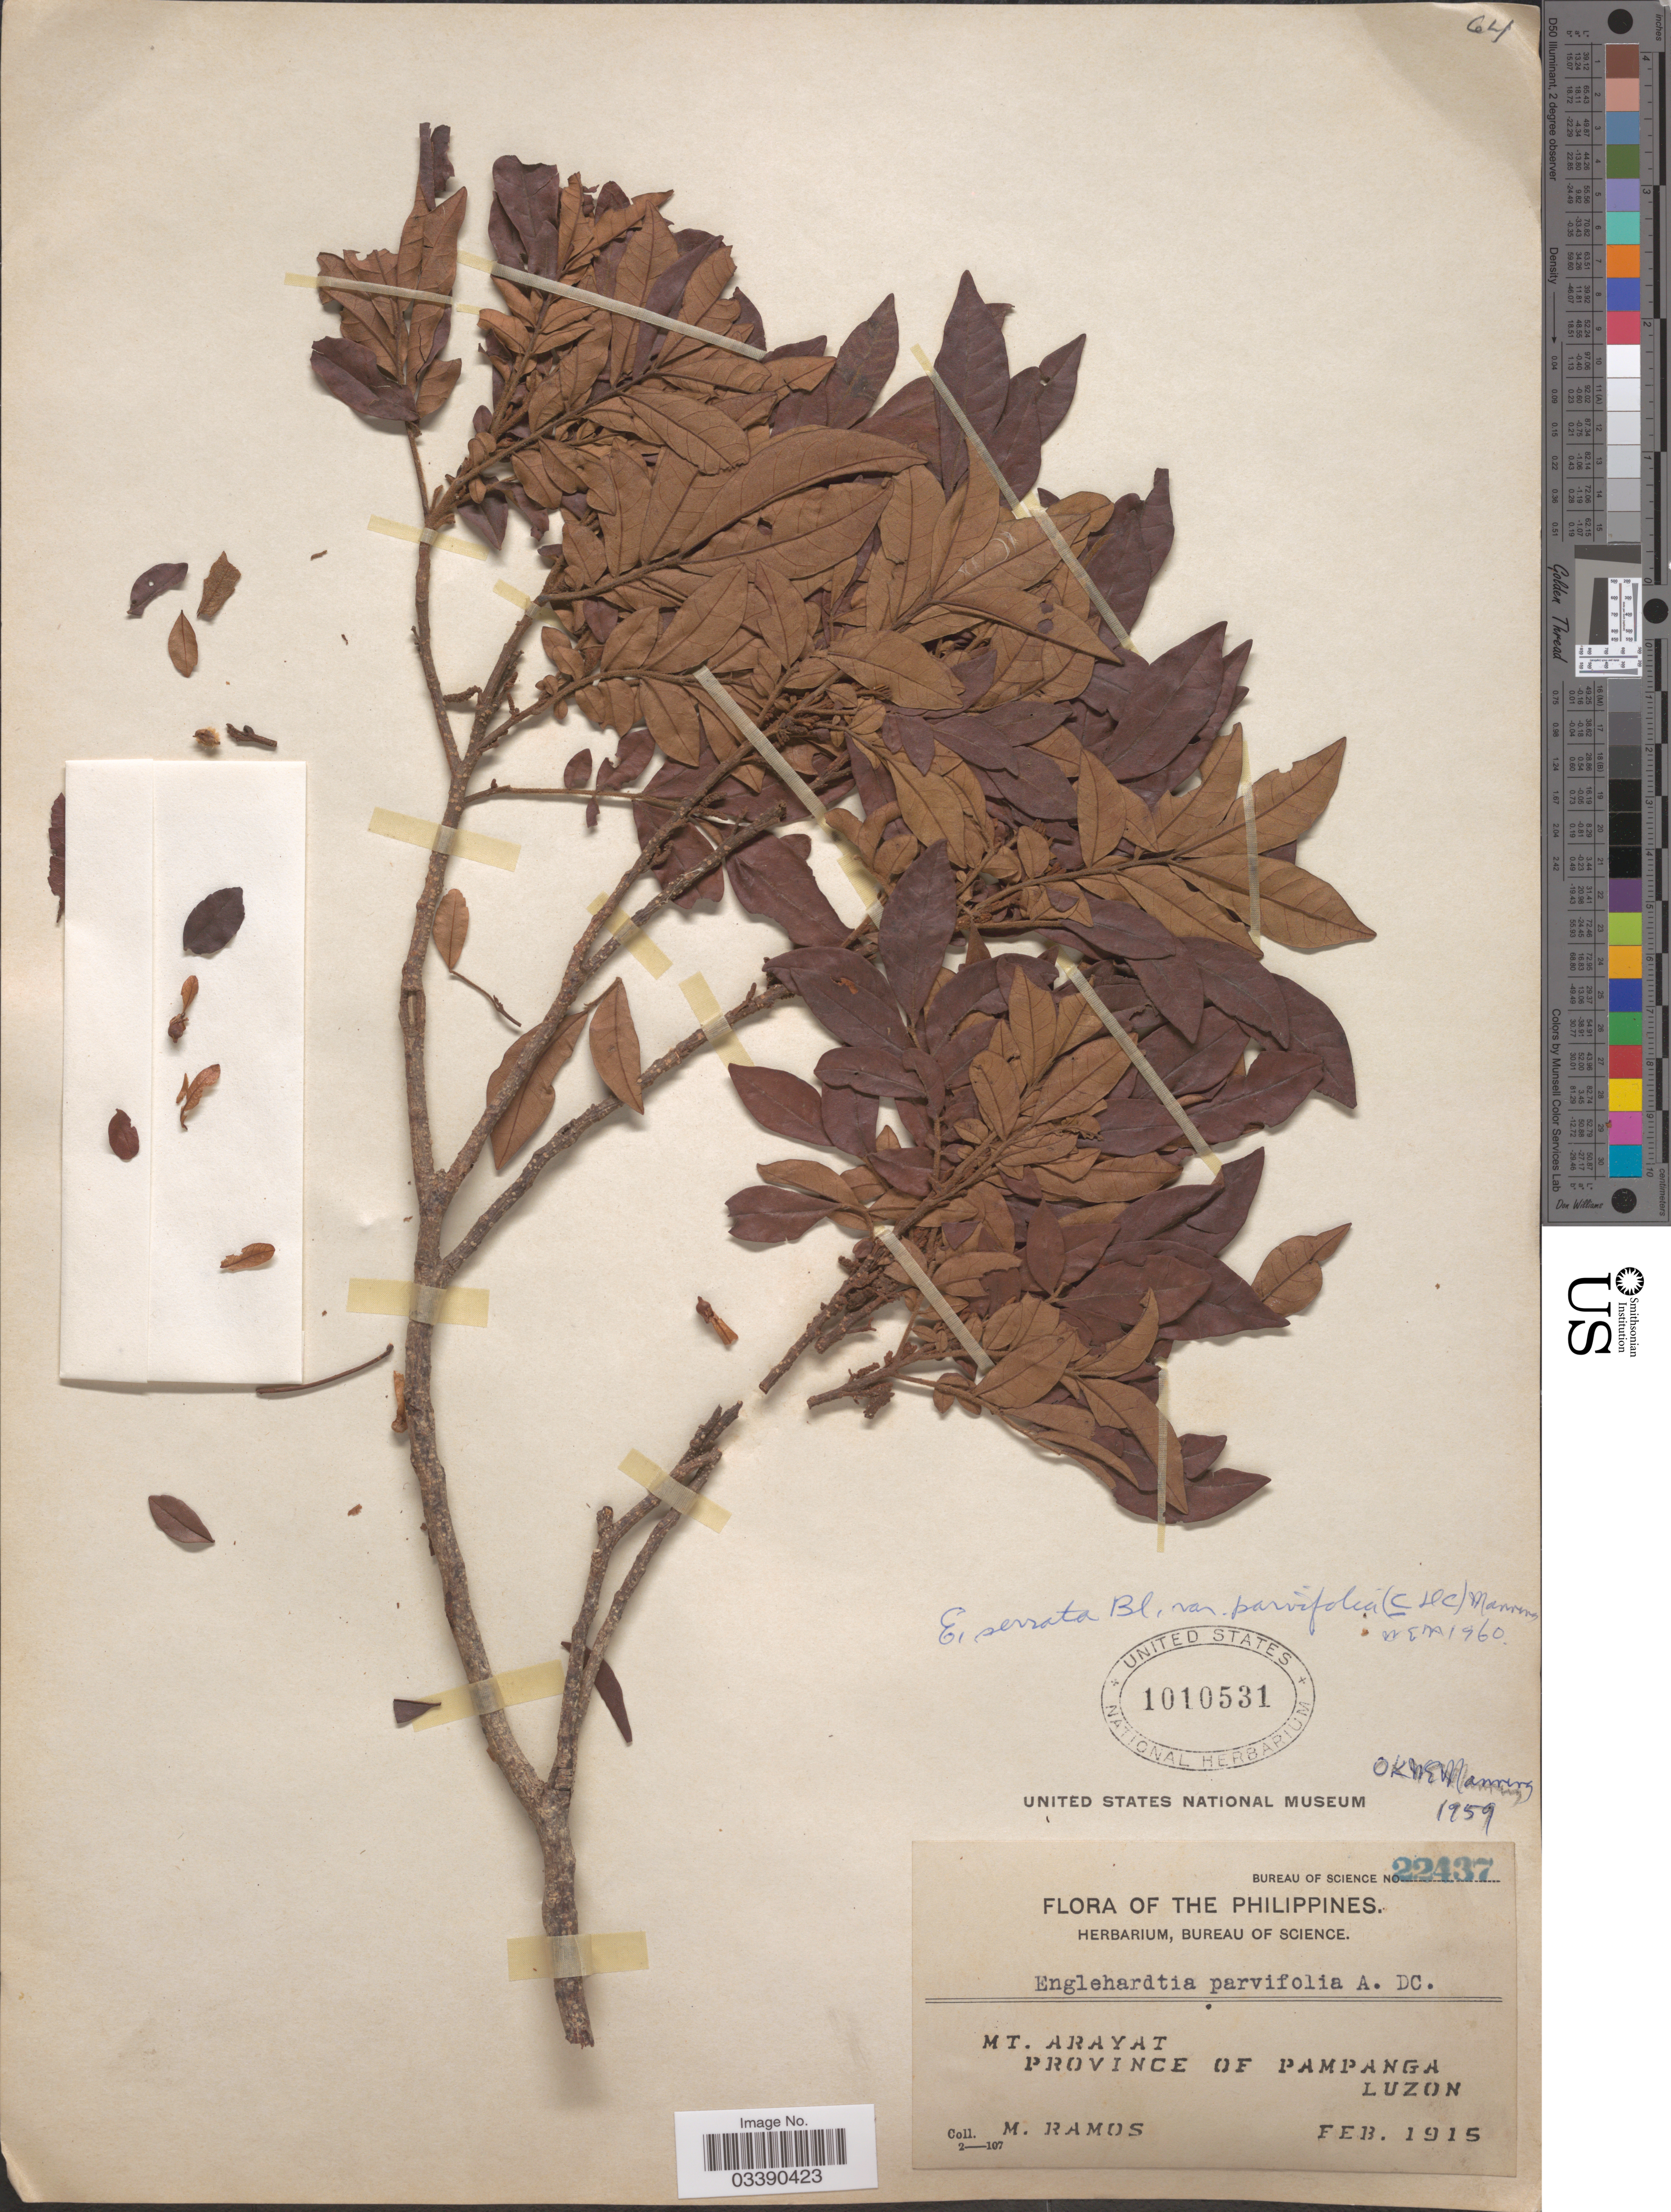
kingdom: Plantae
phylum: Tracheophyta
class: Magnoliopsida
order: Fagales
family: Juglandaceae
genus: Engelhardia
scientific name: Engelhardia serrata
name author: Blume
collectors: M. Ramos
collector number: Bureau of Science 22437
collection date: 1915-02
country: Philippines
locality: Mt. Arayat. Province of Pampanga. Luzon.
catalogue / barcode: US 1010531